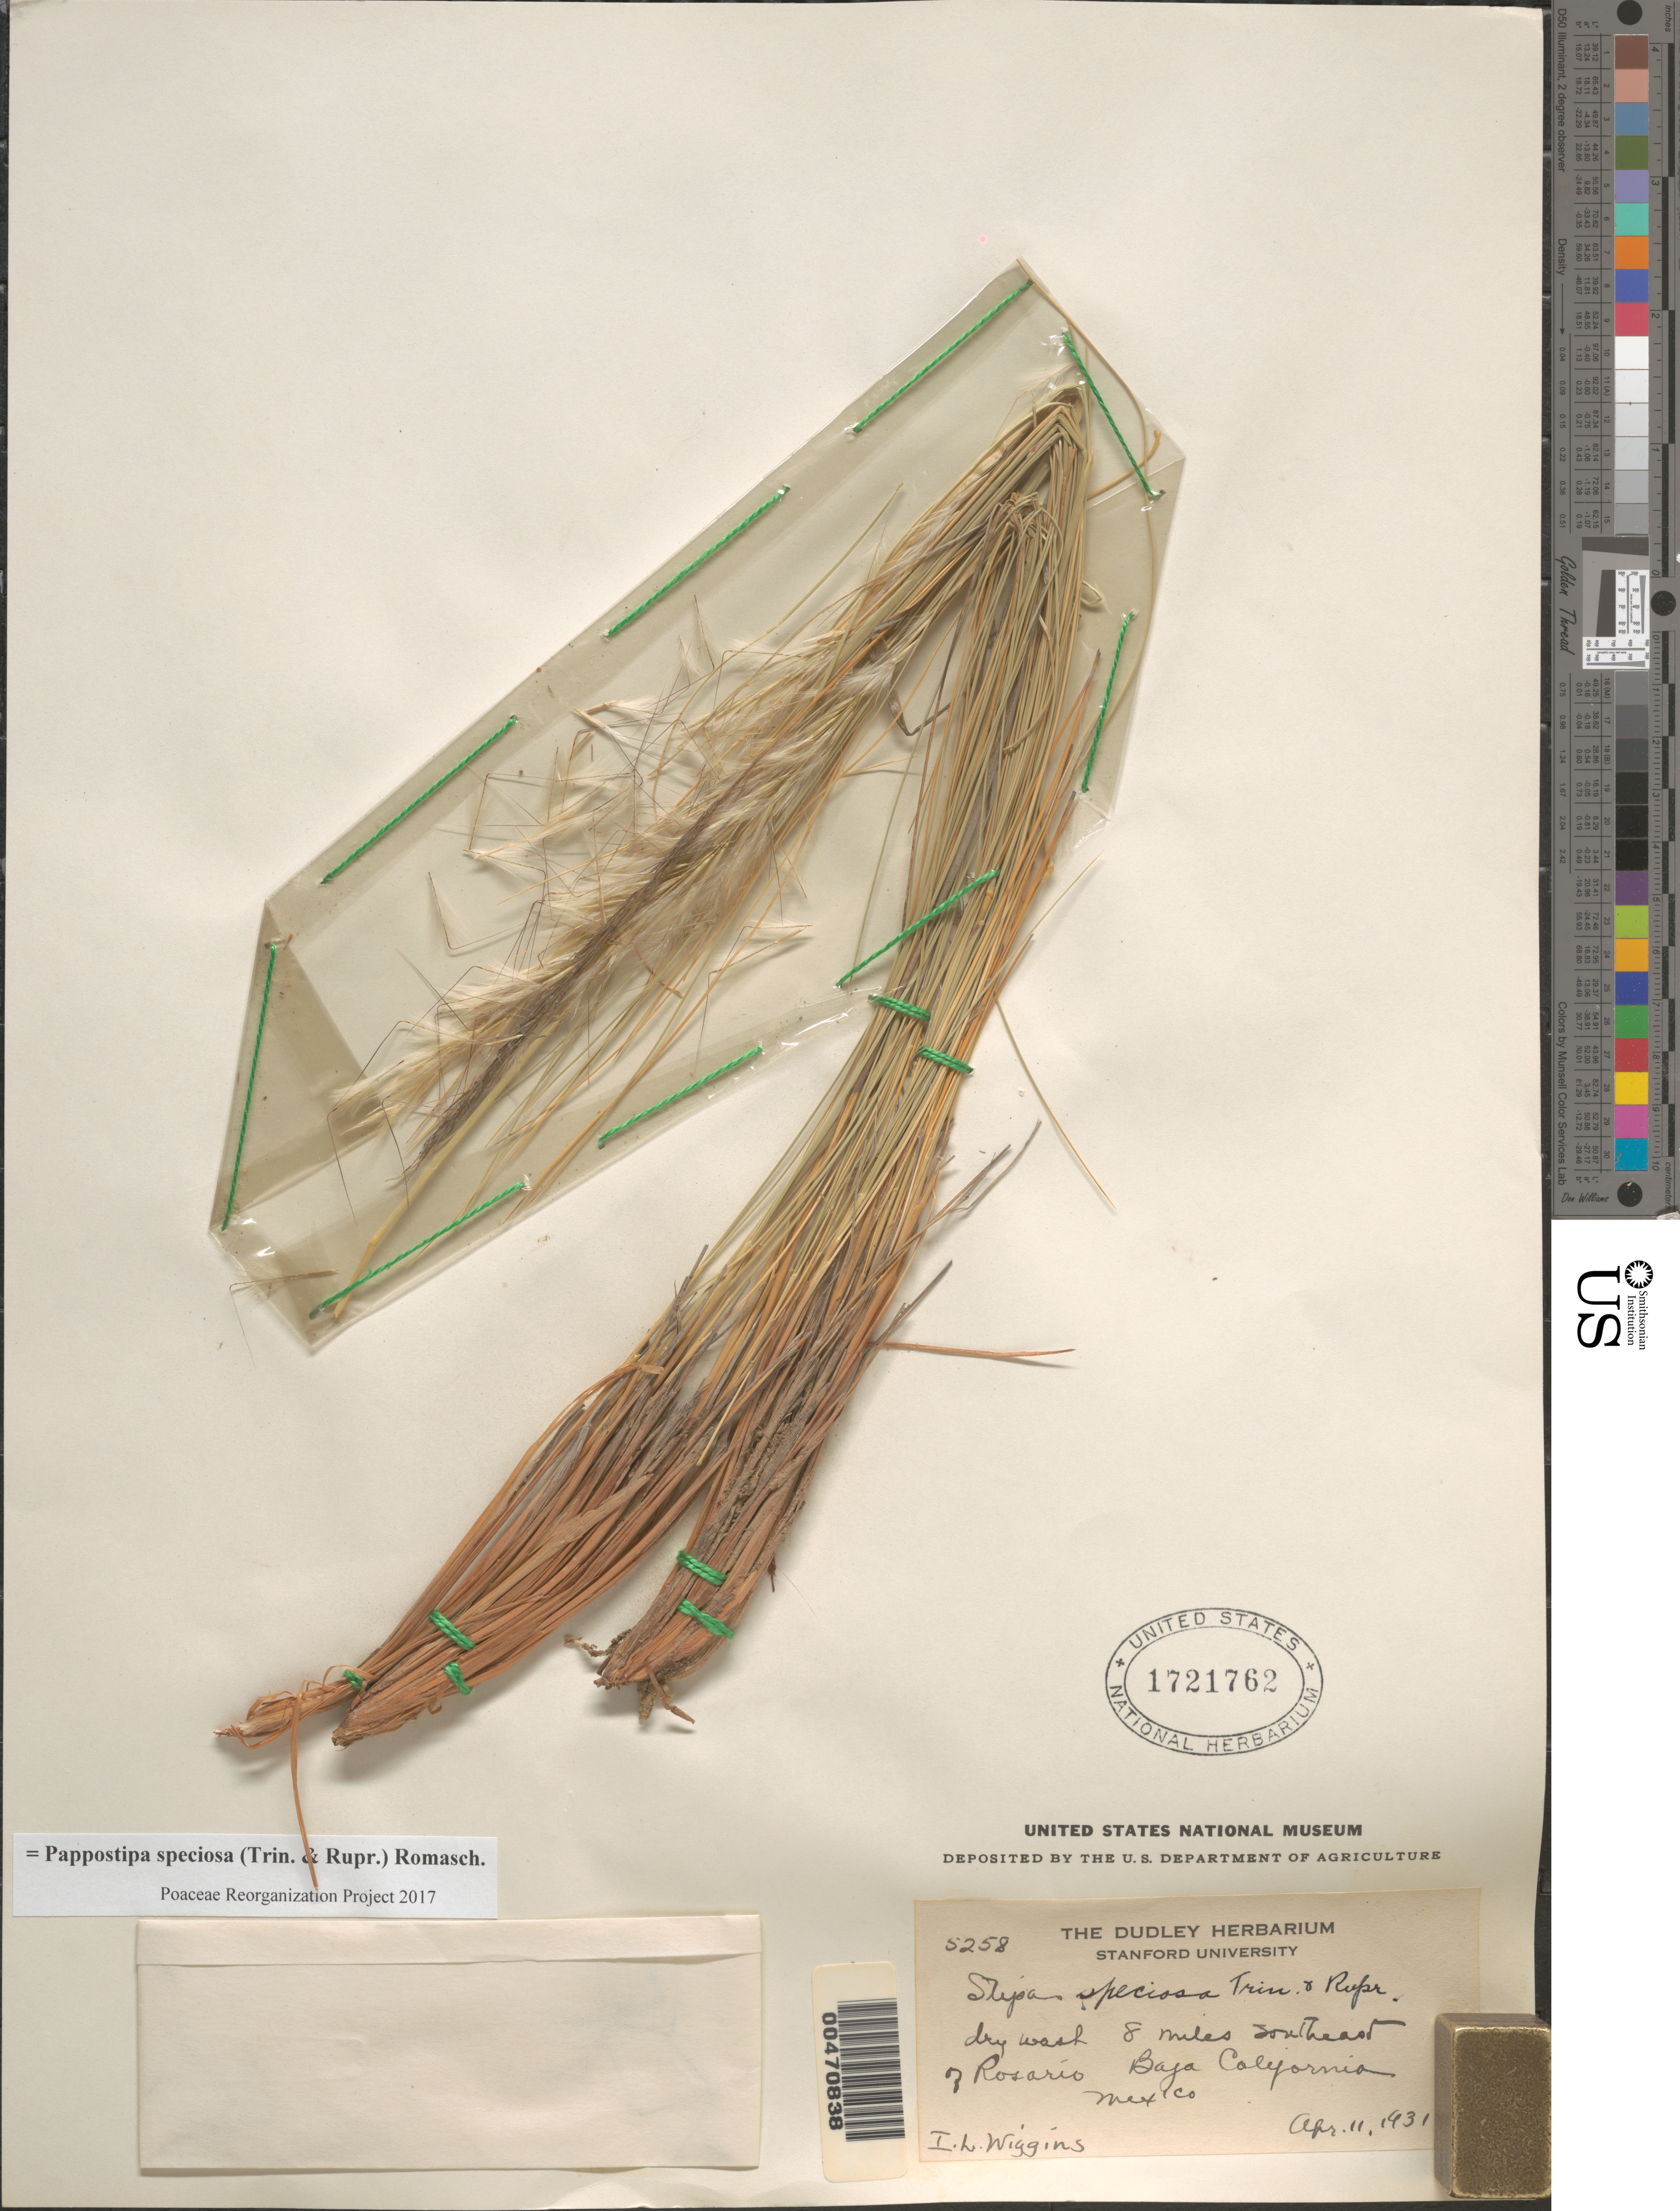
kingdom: Plantae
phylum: Tracheophyta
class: Liliopsida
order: Poales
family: Poaceae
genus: Pappostipa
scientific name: Pappostipa speciosa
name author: (Trin. & Rupr.) Romasch.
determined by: Poaceae Reorganization Project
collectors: I. L. Wiggins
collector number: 5258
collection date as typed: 11 Apr 1931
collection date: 1931-04-11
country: Mexico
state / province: Baja California Norte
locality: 8 mi SE of Rosario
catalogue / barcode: US 1721762